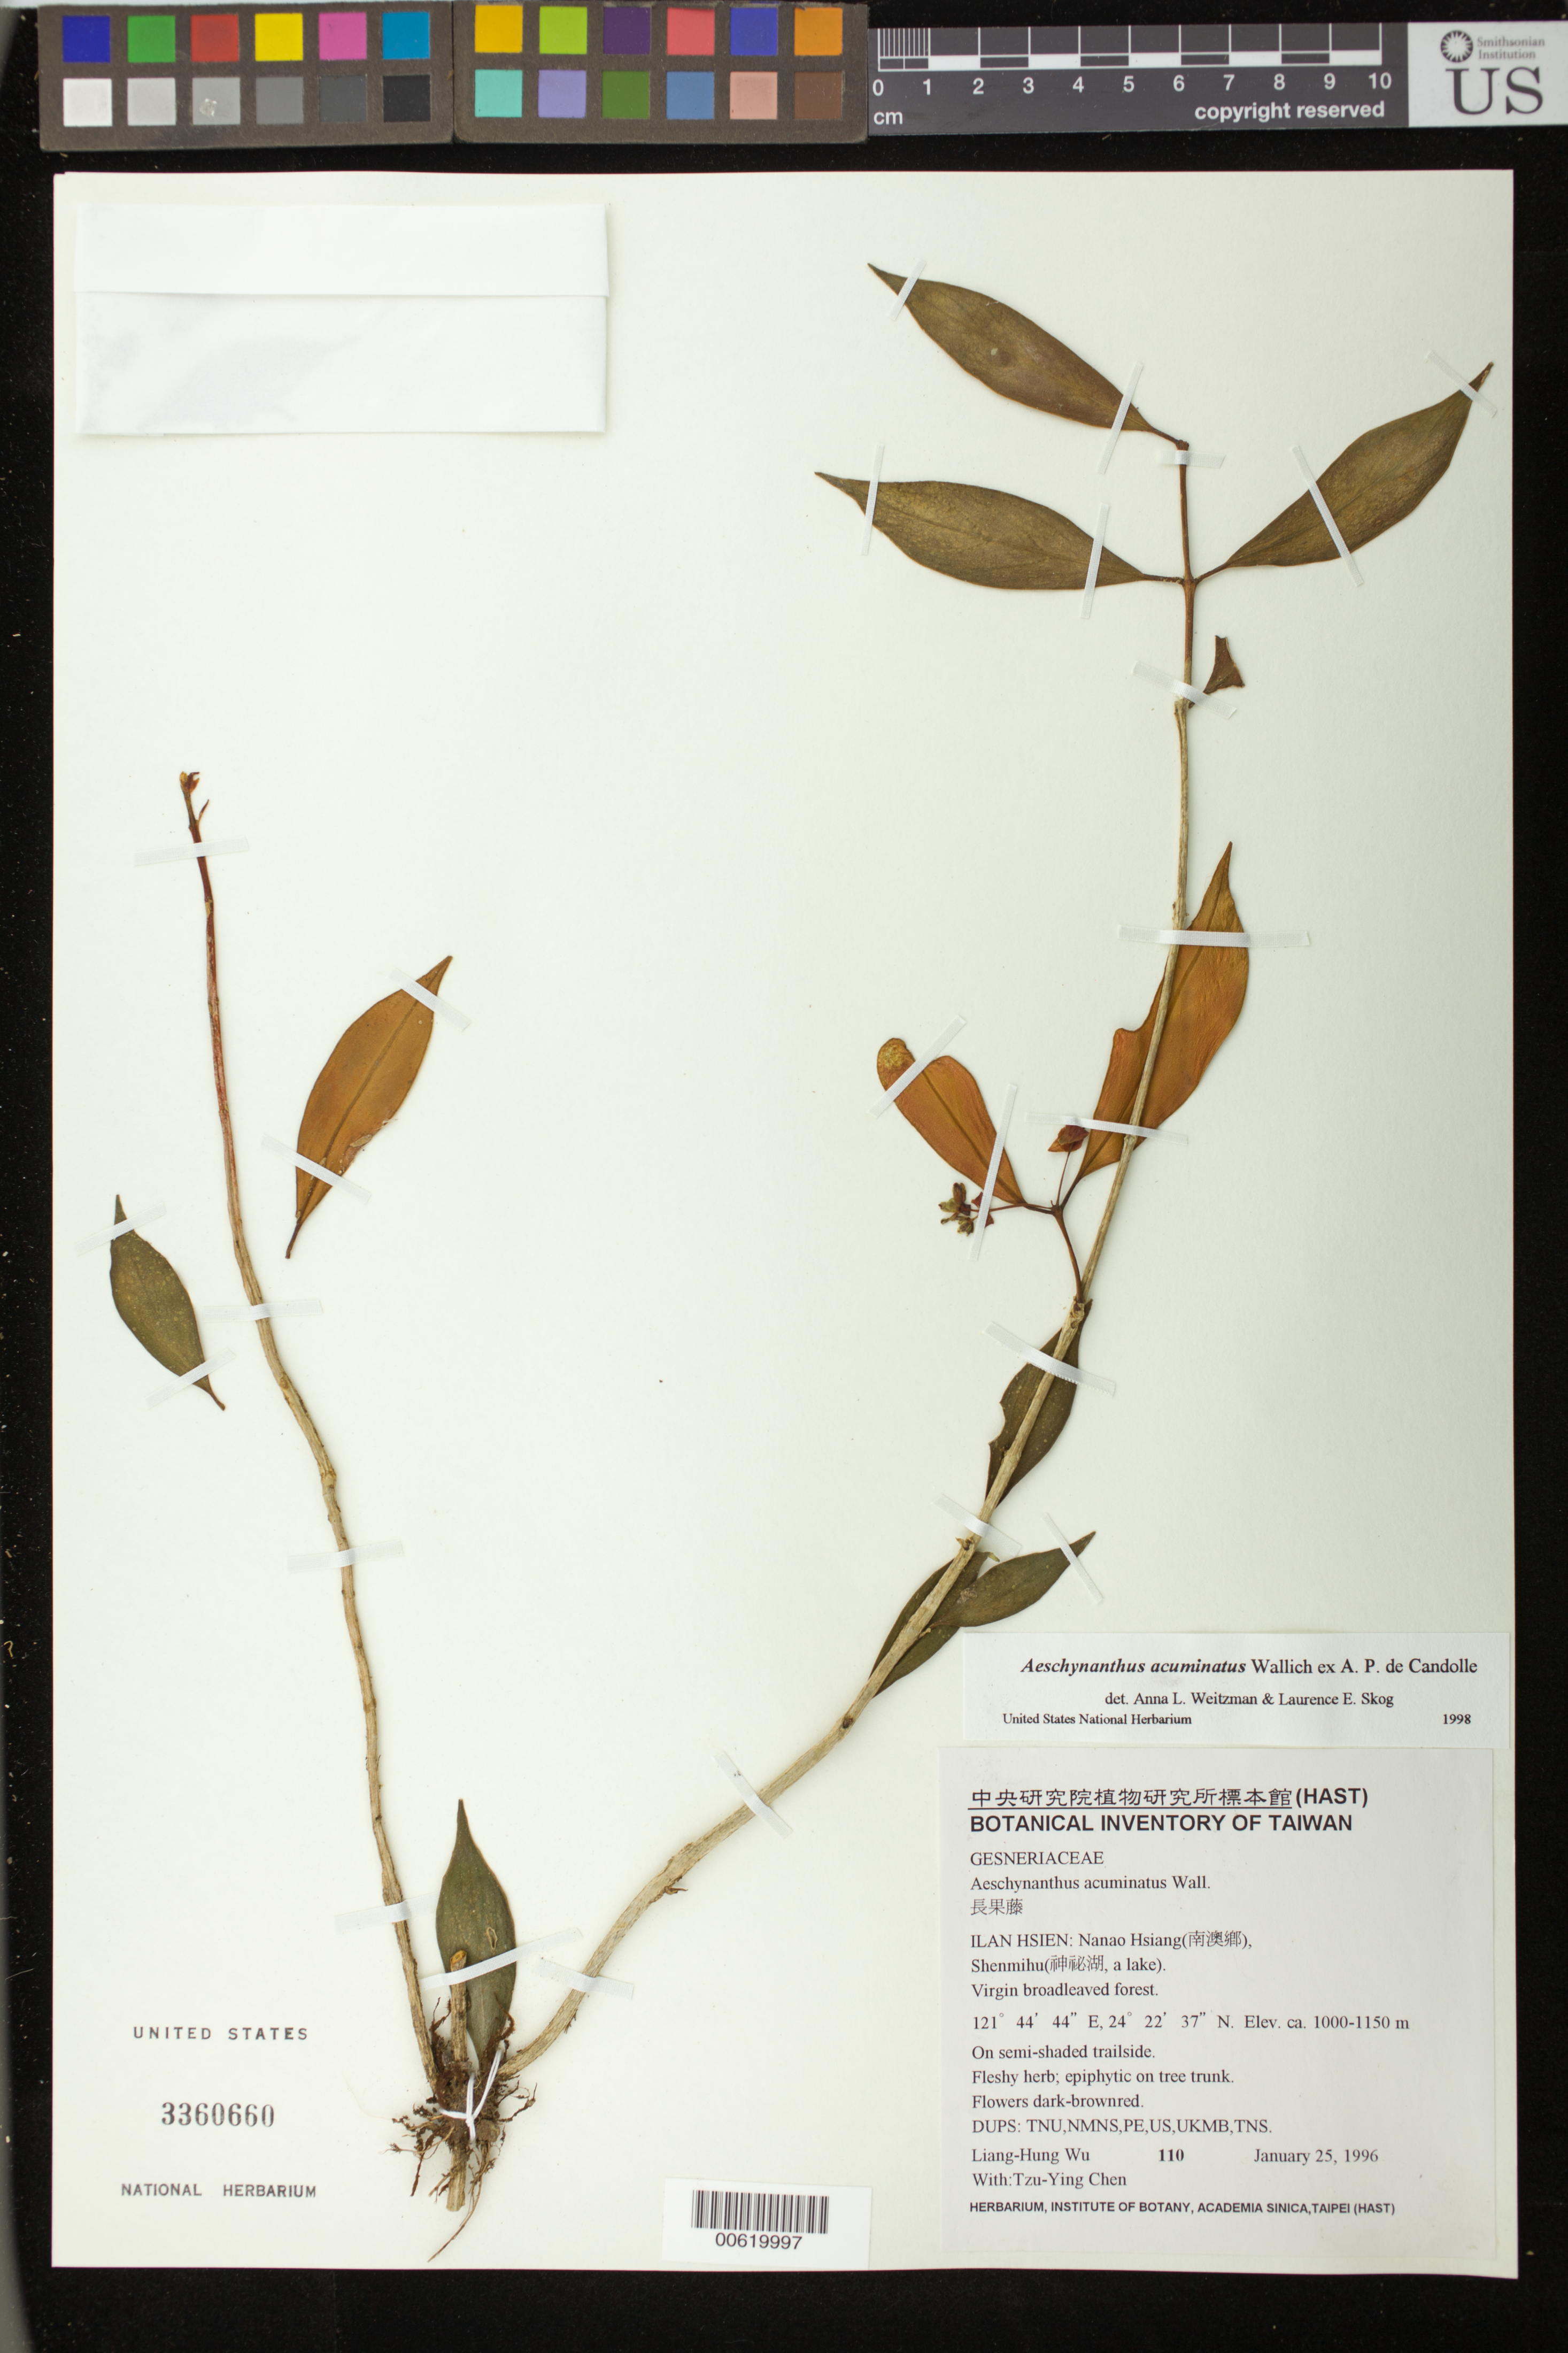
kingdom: Plantae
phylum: Tracheophyta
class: Magnoliopsida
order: Lamiales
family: Gesneriaceae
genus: Aeschynanthus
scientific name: Aeschynanthus acuminatus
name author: Wall. ex A. DC.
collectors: L. Wu & T. Chen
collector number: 110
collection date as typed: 25 Jan 1996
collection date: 1996-01-25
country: Taiwan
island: Taiwan [Formosa]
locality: Ilan hsien, nanao hsiang, shenmihu lake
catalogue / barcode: US 3360660